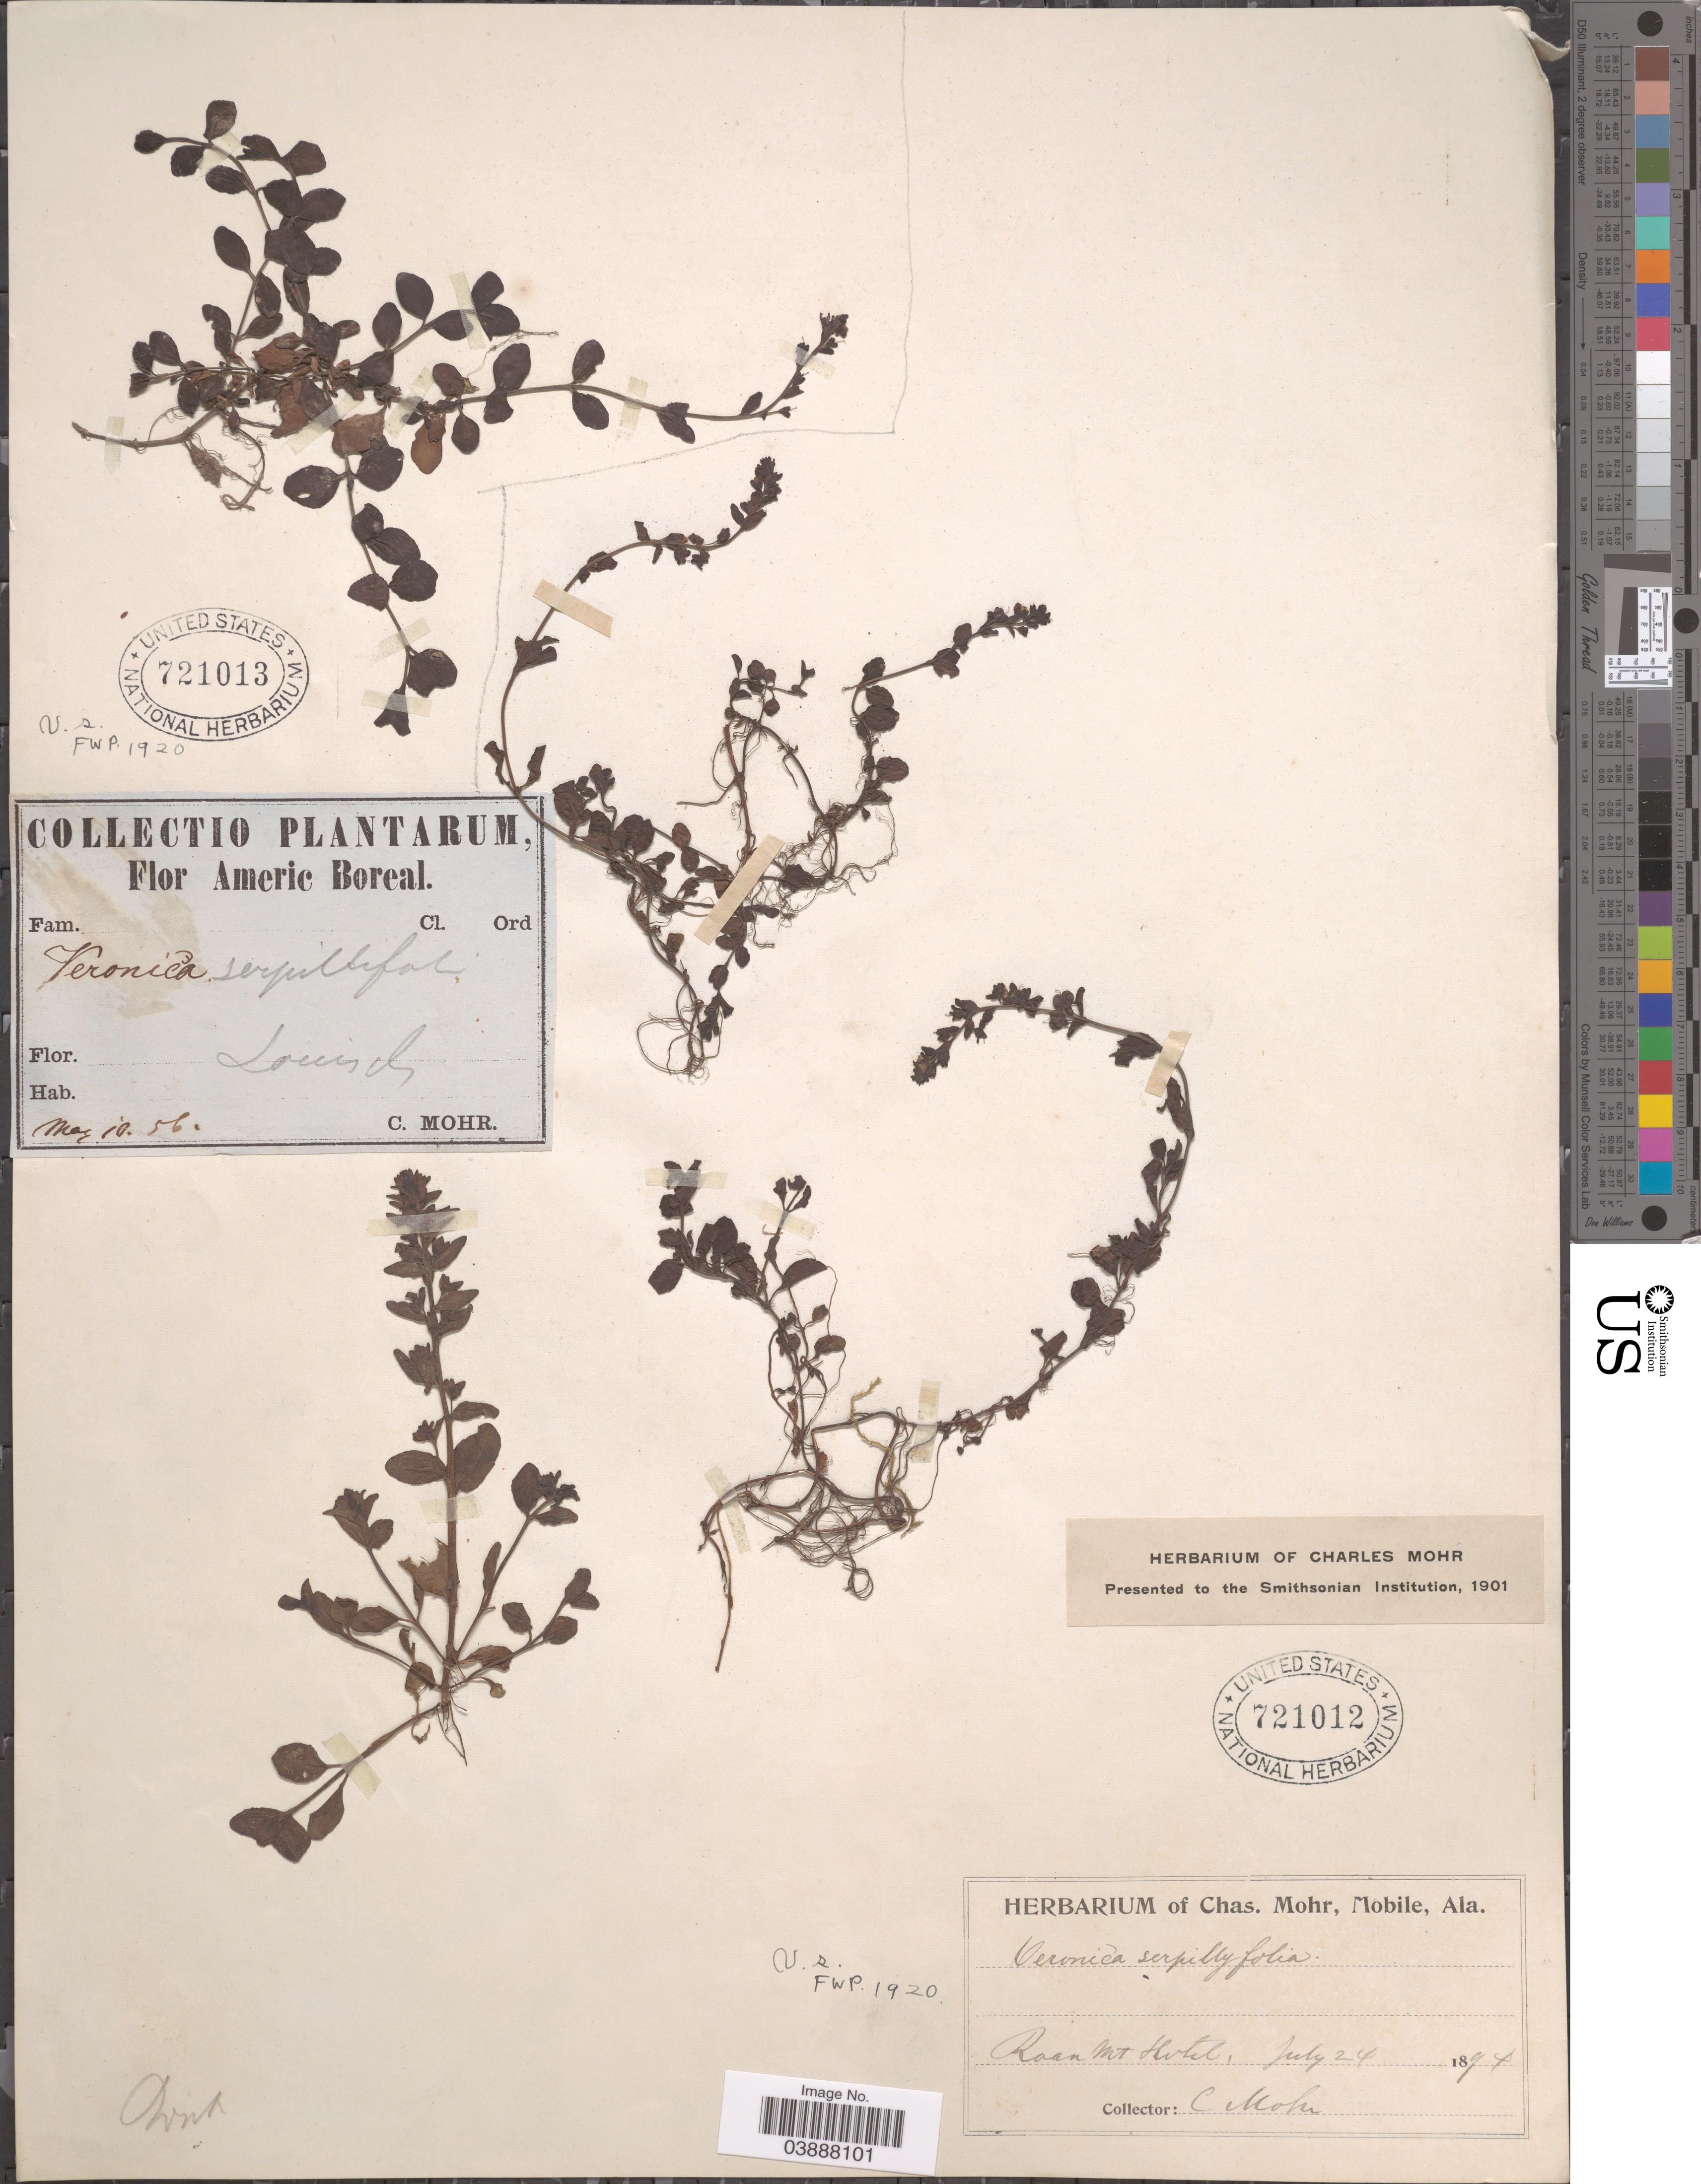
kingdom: Plantae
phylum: Tracheophyta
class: Magnoliopsida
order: Lamiales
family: Plantaginaceae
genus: Veronica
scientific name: Veronica serpyllifolia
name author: L.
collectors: C. T. Mohr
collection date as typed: Transcribed d/m/y: 10/5/56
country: United States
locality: Americ Boreal. Louis cl.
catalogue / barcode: US 721013-2